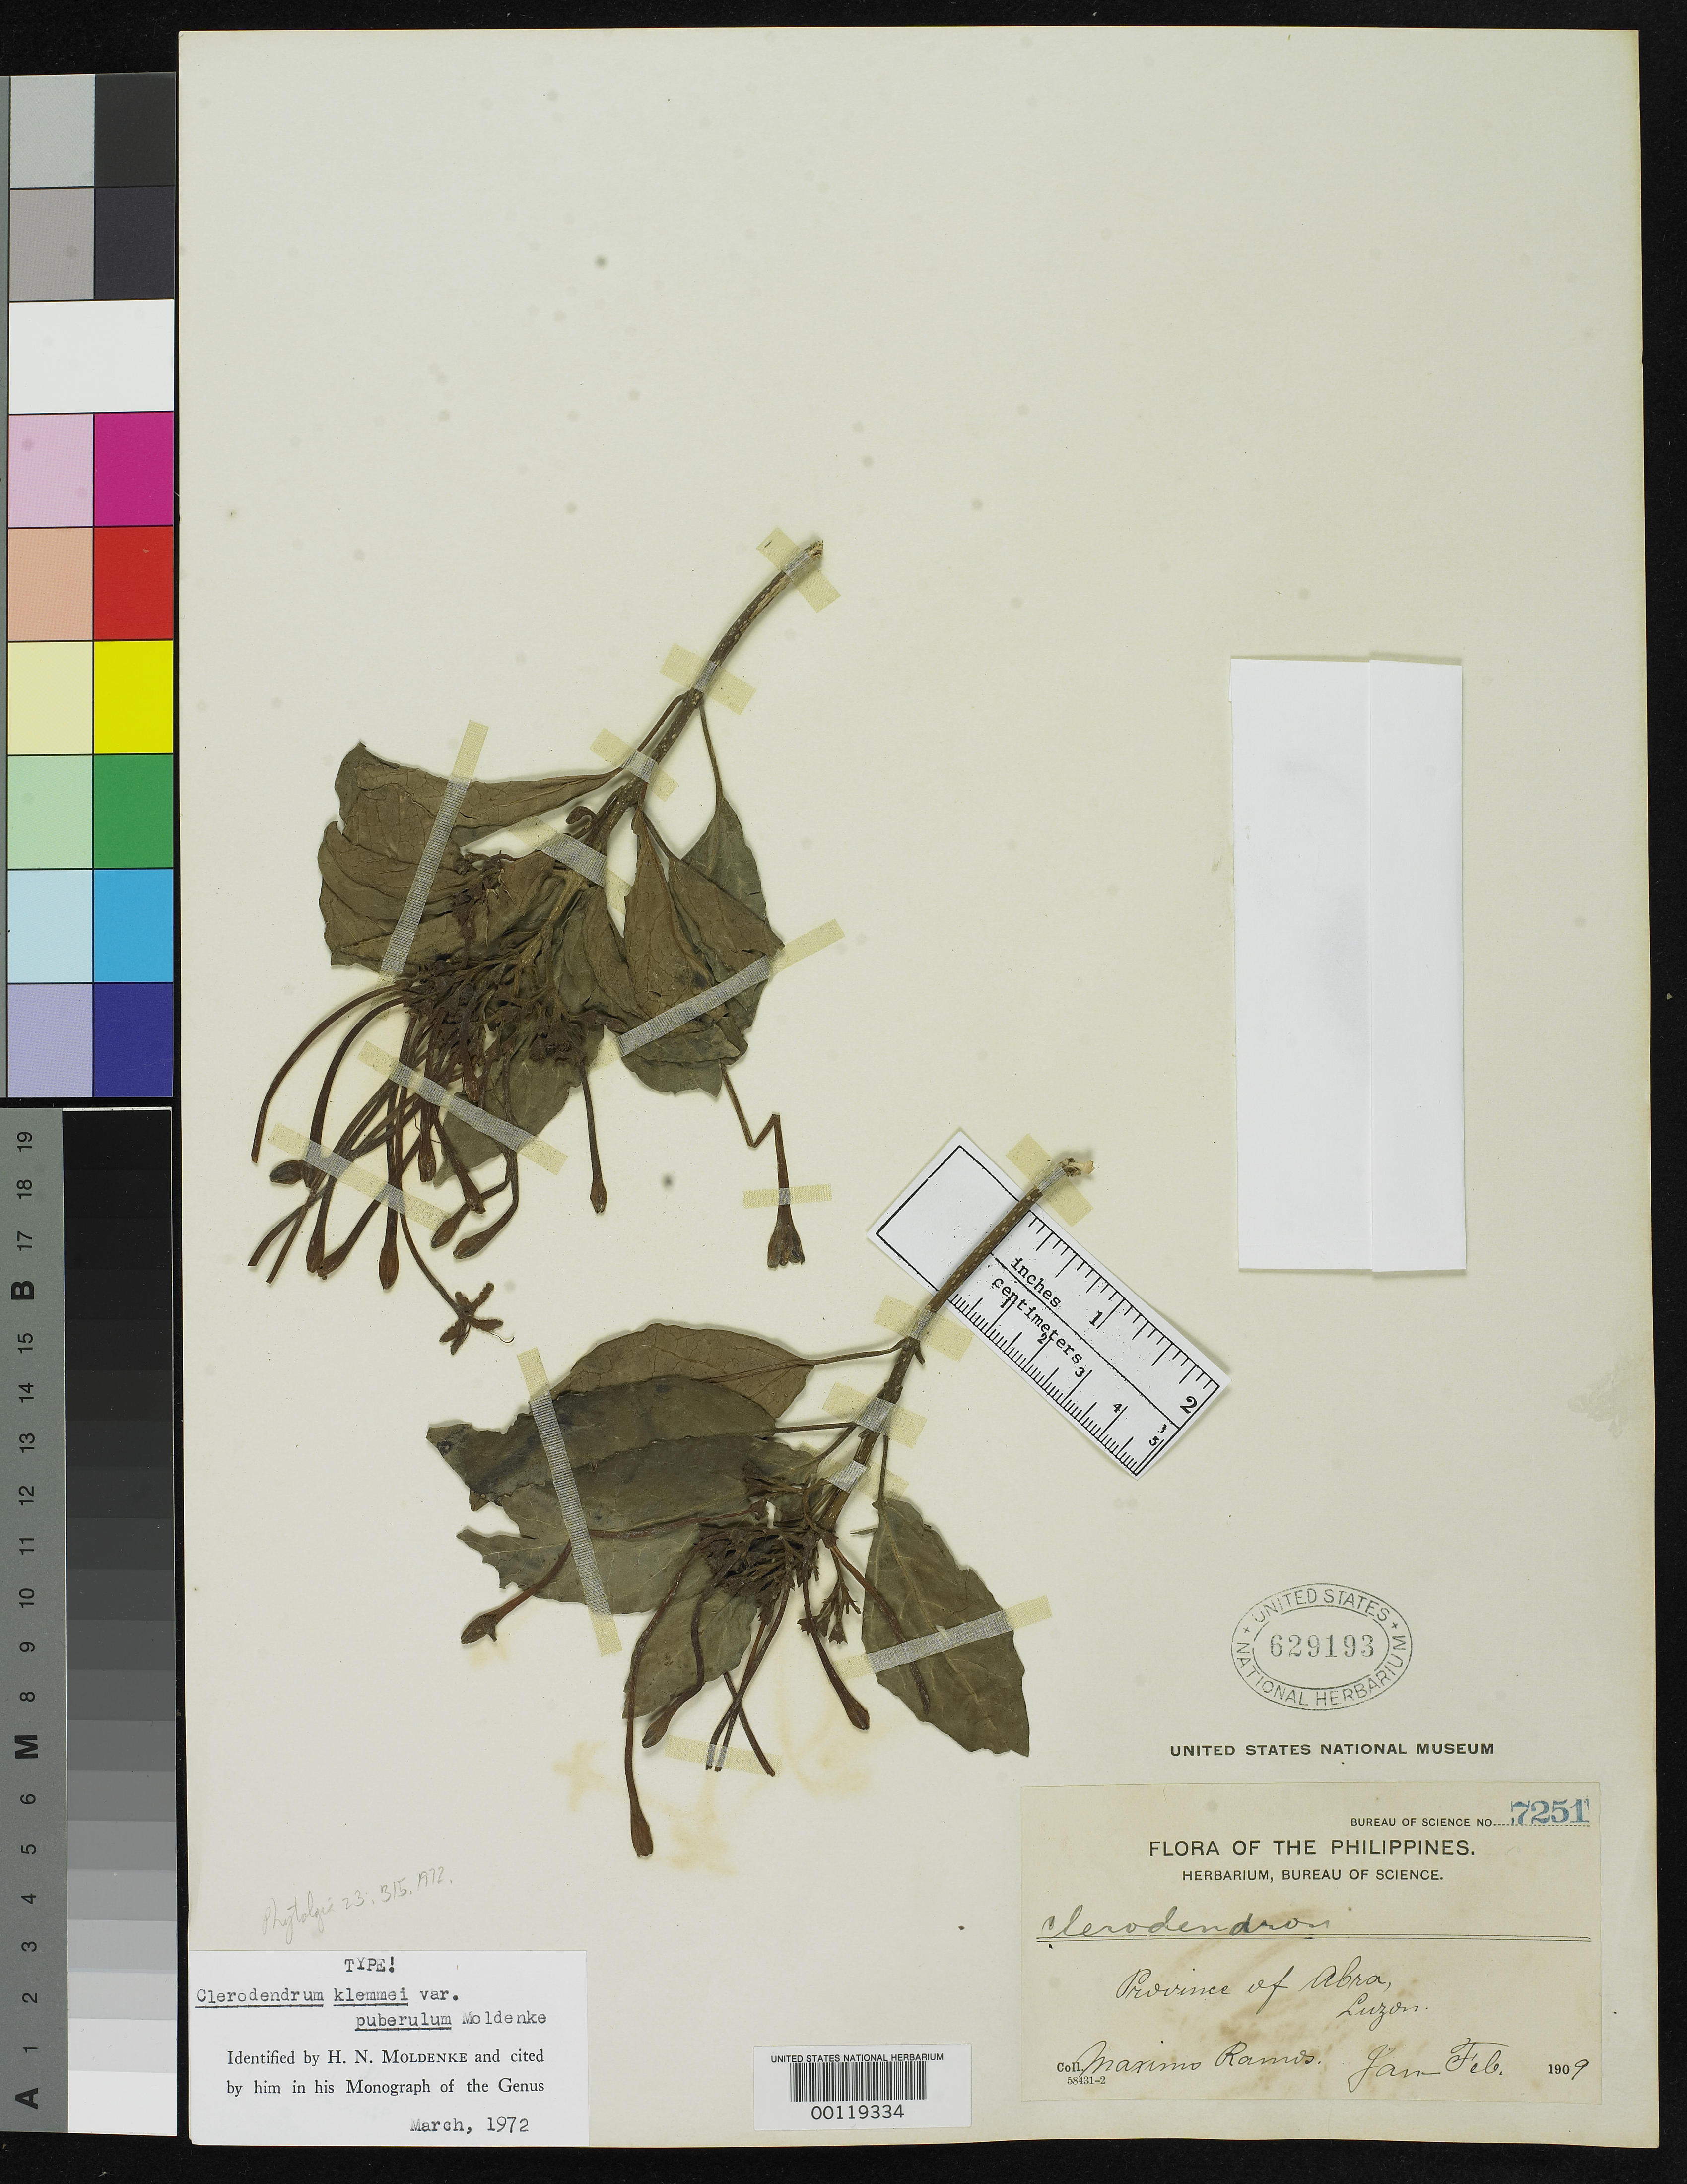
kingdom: Plantae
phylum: Tracheophyta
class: Magnoliopsida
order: Lamiales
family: Lamiaceae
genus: Clerodendrum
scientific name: Clerodendrum klemmei var. puberulum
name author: Moldenke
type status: Holotype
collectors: M. Ramos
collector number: Bur. Sci. 7251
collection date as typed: Jan 1909 to -- Feb 1909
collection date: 1909-01/1909-02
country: Philippines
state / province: Cordillera (Administrative Region)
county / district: Abra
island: Luzon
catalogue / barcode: US 629193